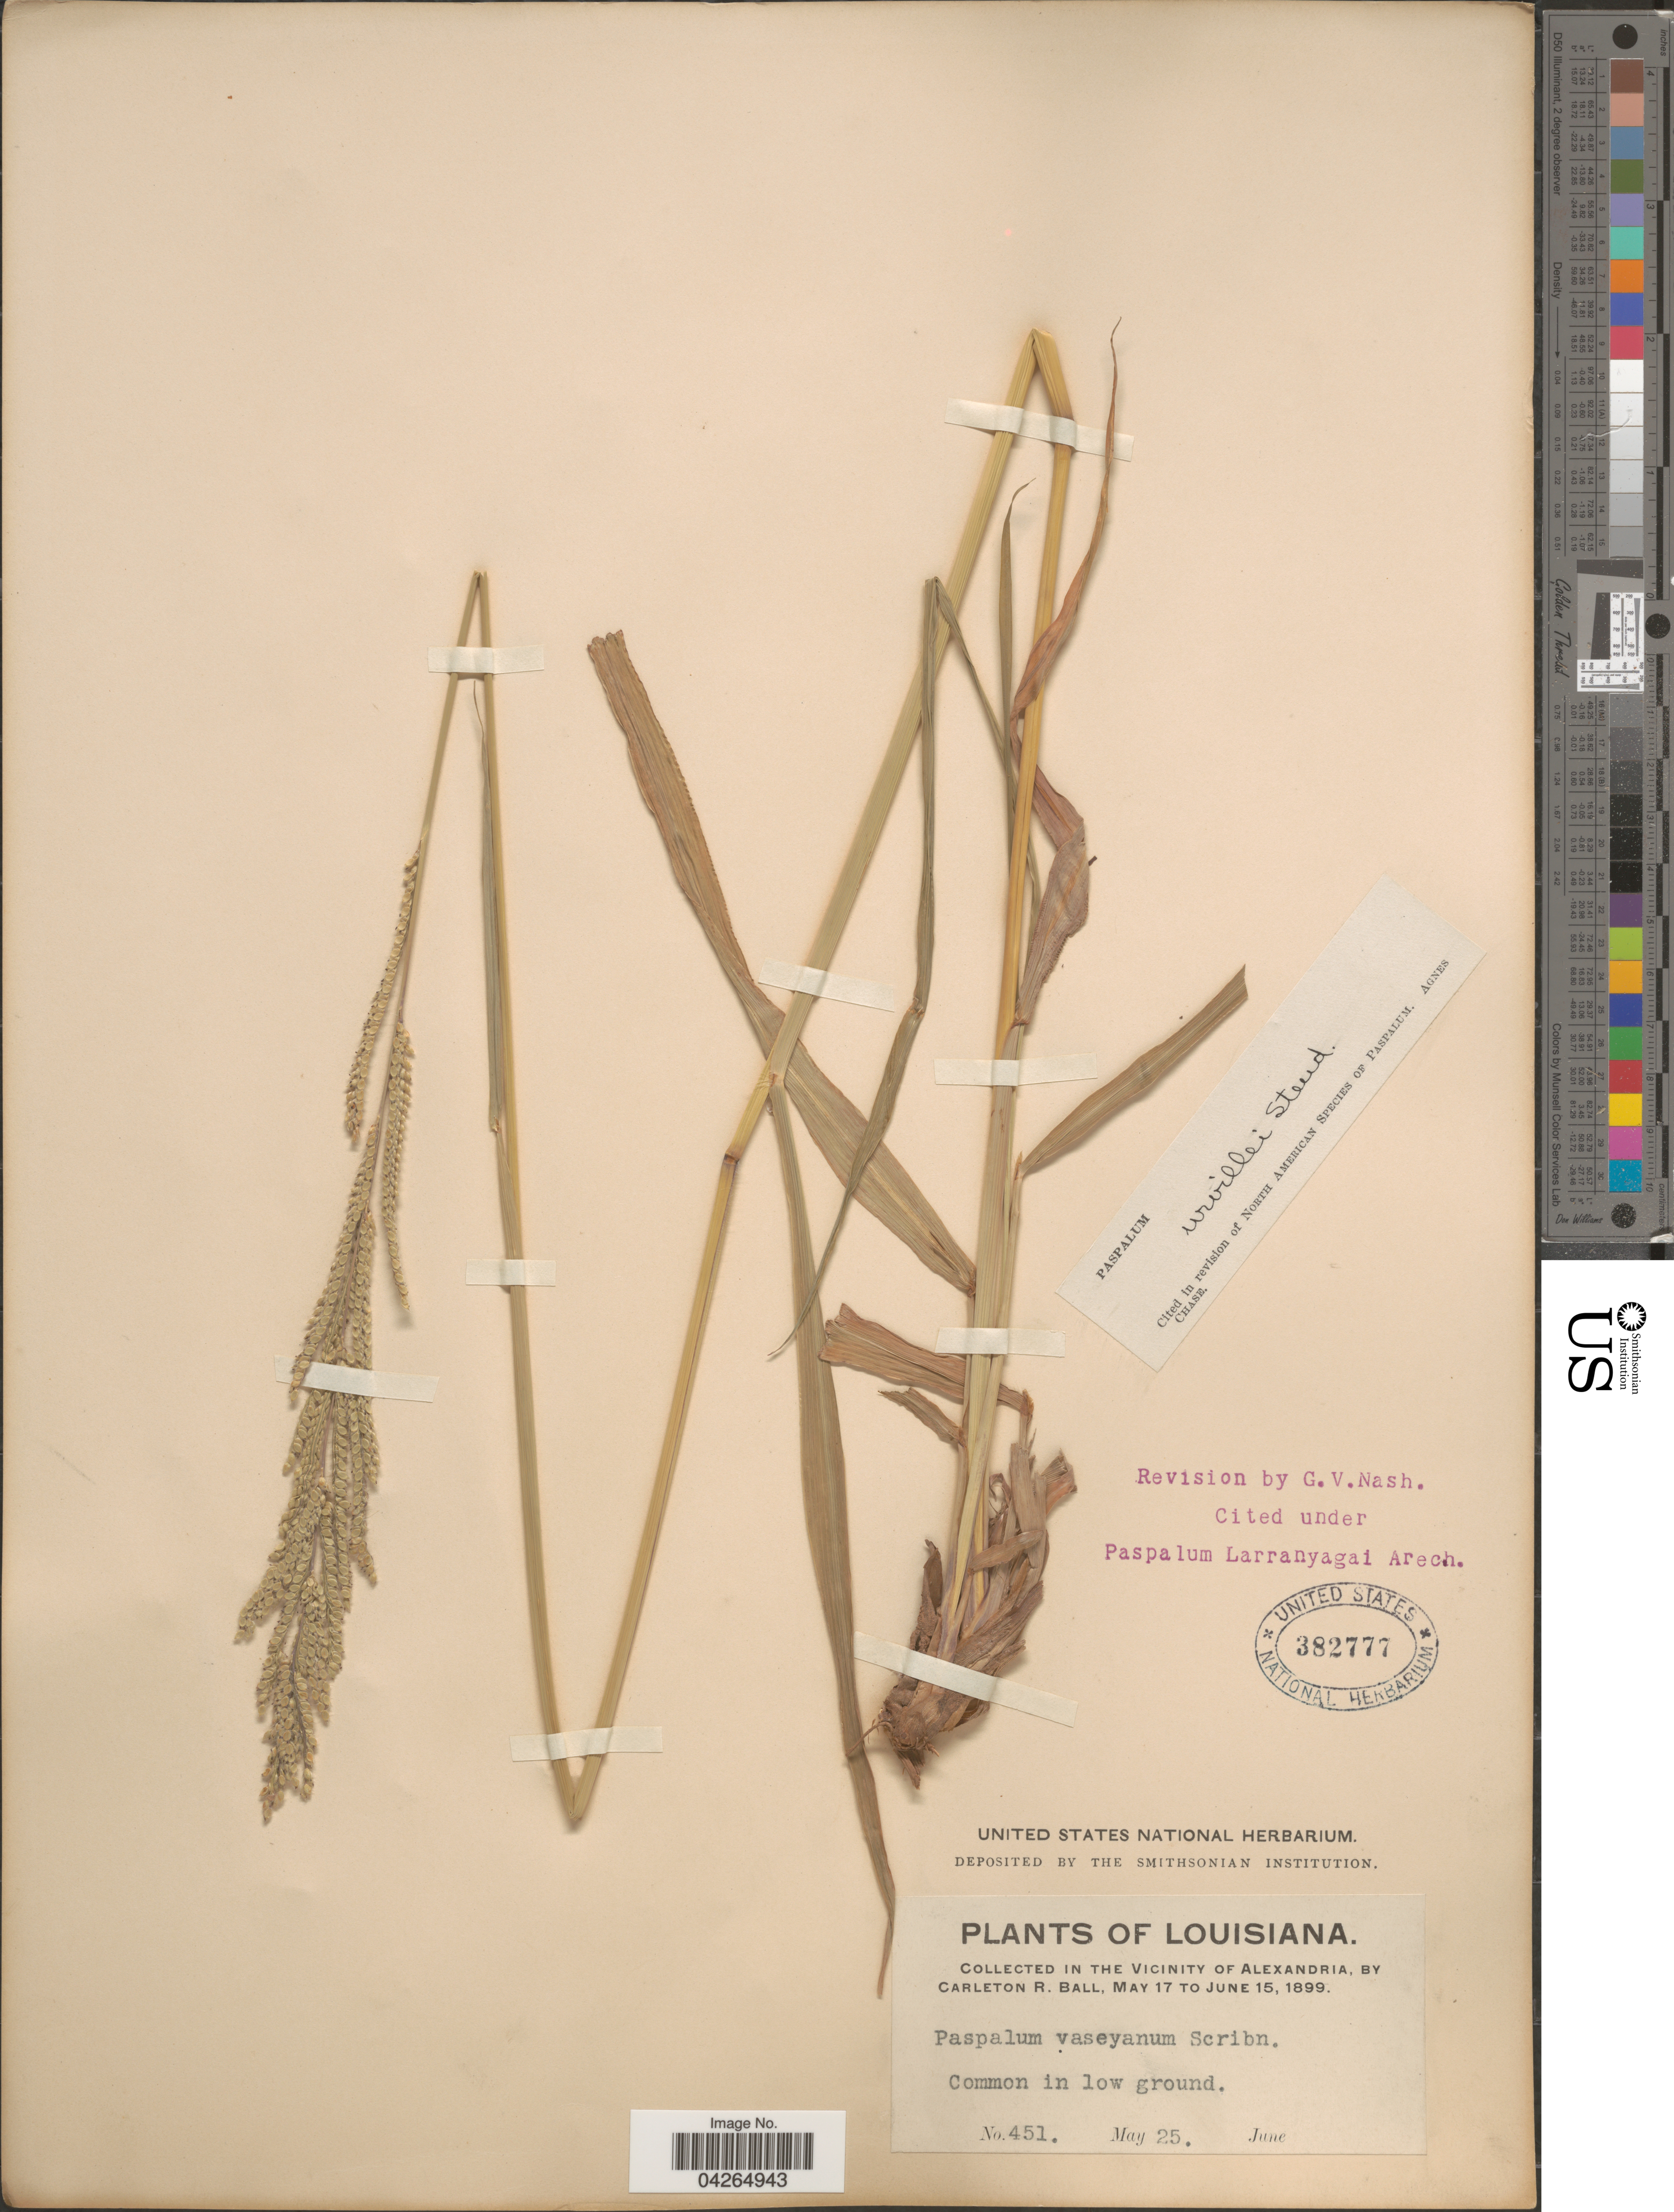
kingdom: Plantae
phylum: Tracheophyta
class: Liliopsida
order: Poales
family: Poaceae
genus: Paspalum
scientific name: Paspalum urvillei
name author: Steud.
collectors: C. R. Ball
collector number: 451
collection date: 1899-05-25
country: United States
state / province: Louisiana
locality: In the vicinity of Alexandria.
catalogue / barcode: US 382777